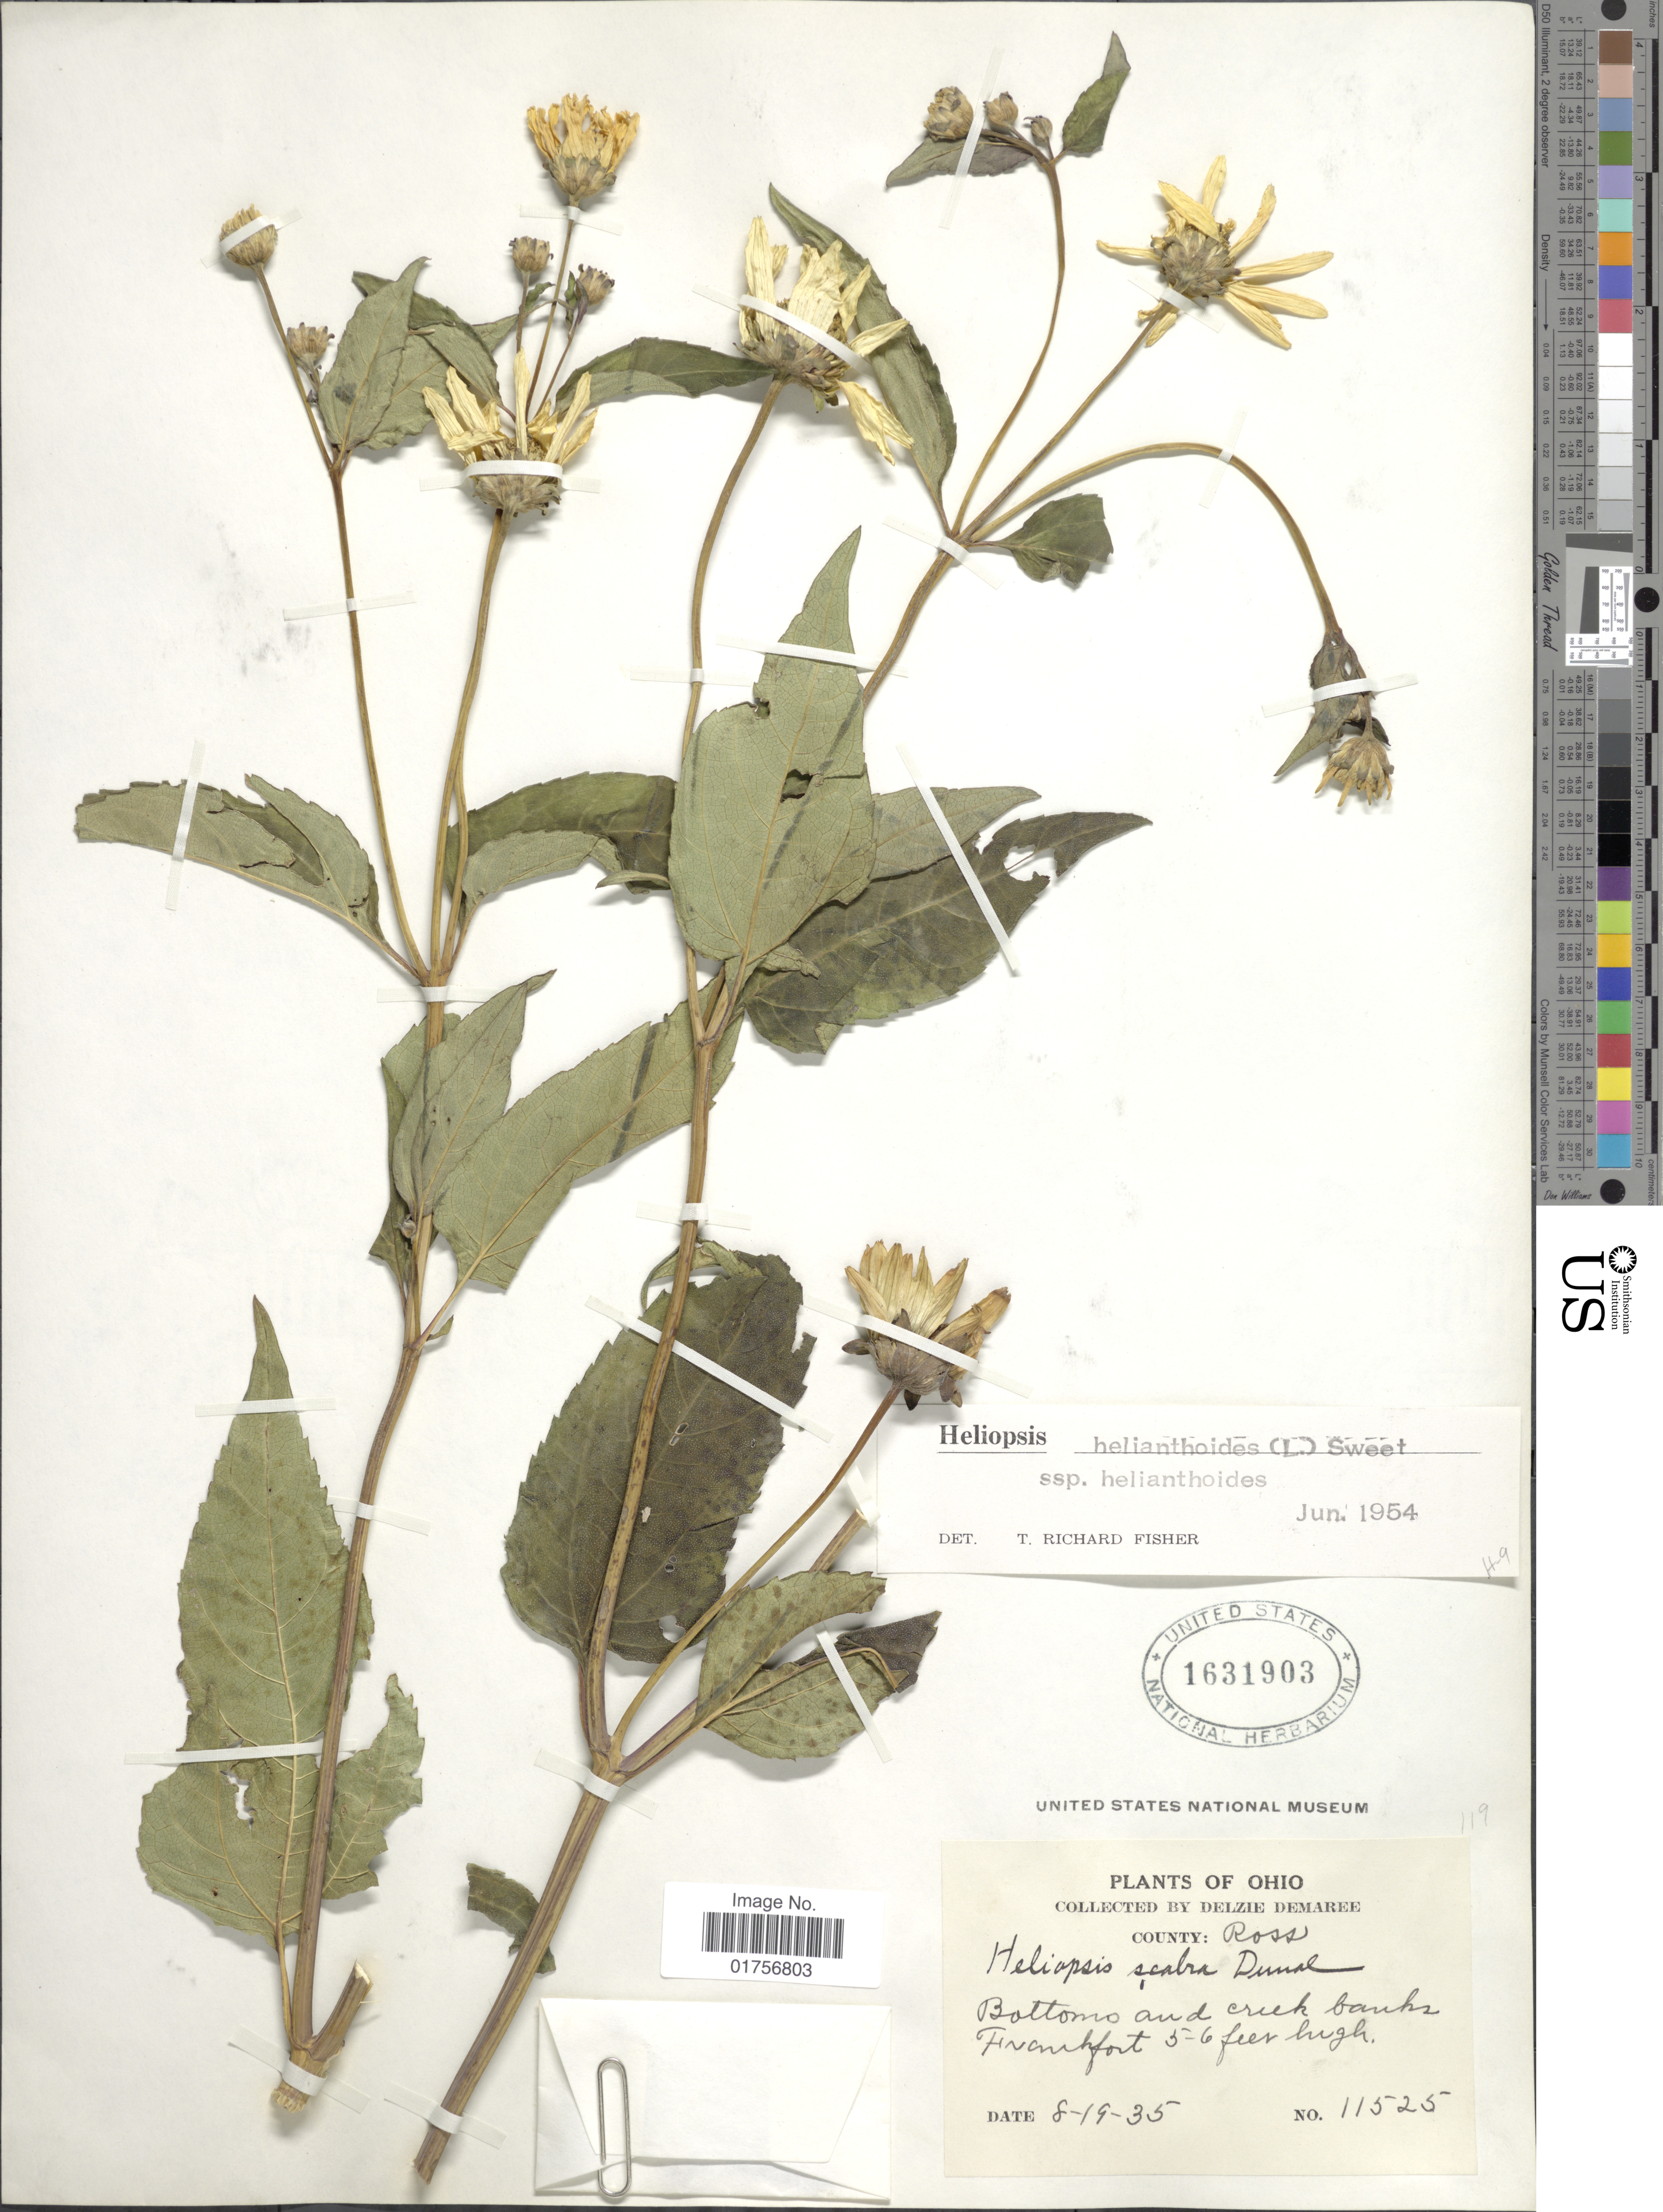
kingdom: Plantae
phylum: Tracheophyta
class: Magnoliopsida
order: Asterales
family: Asteraceae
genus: Heliopsis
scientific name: Heliopsis helianthoides subsp. helianthoides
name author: (L.) Sweet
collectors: D. Demaree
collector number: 11525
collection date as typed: Transcribed d/m/y: 19/8/35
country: United States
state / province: Ohio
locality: County: Ross, Bottoms and creek banks, Frankfort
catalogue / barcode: US 1631903